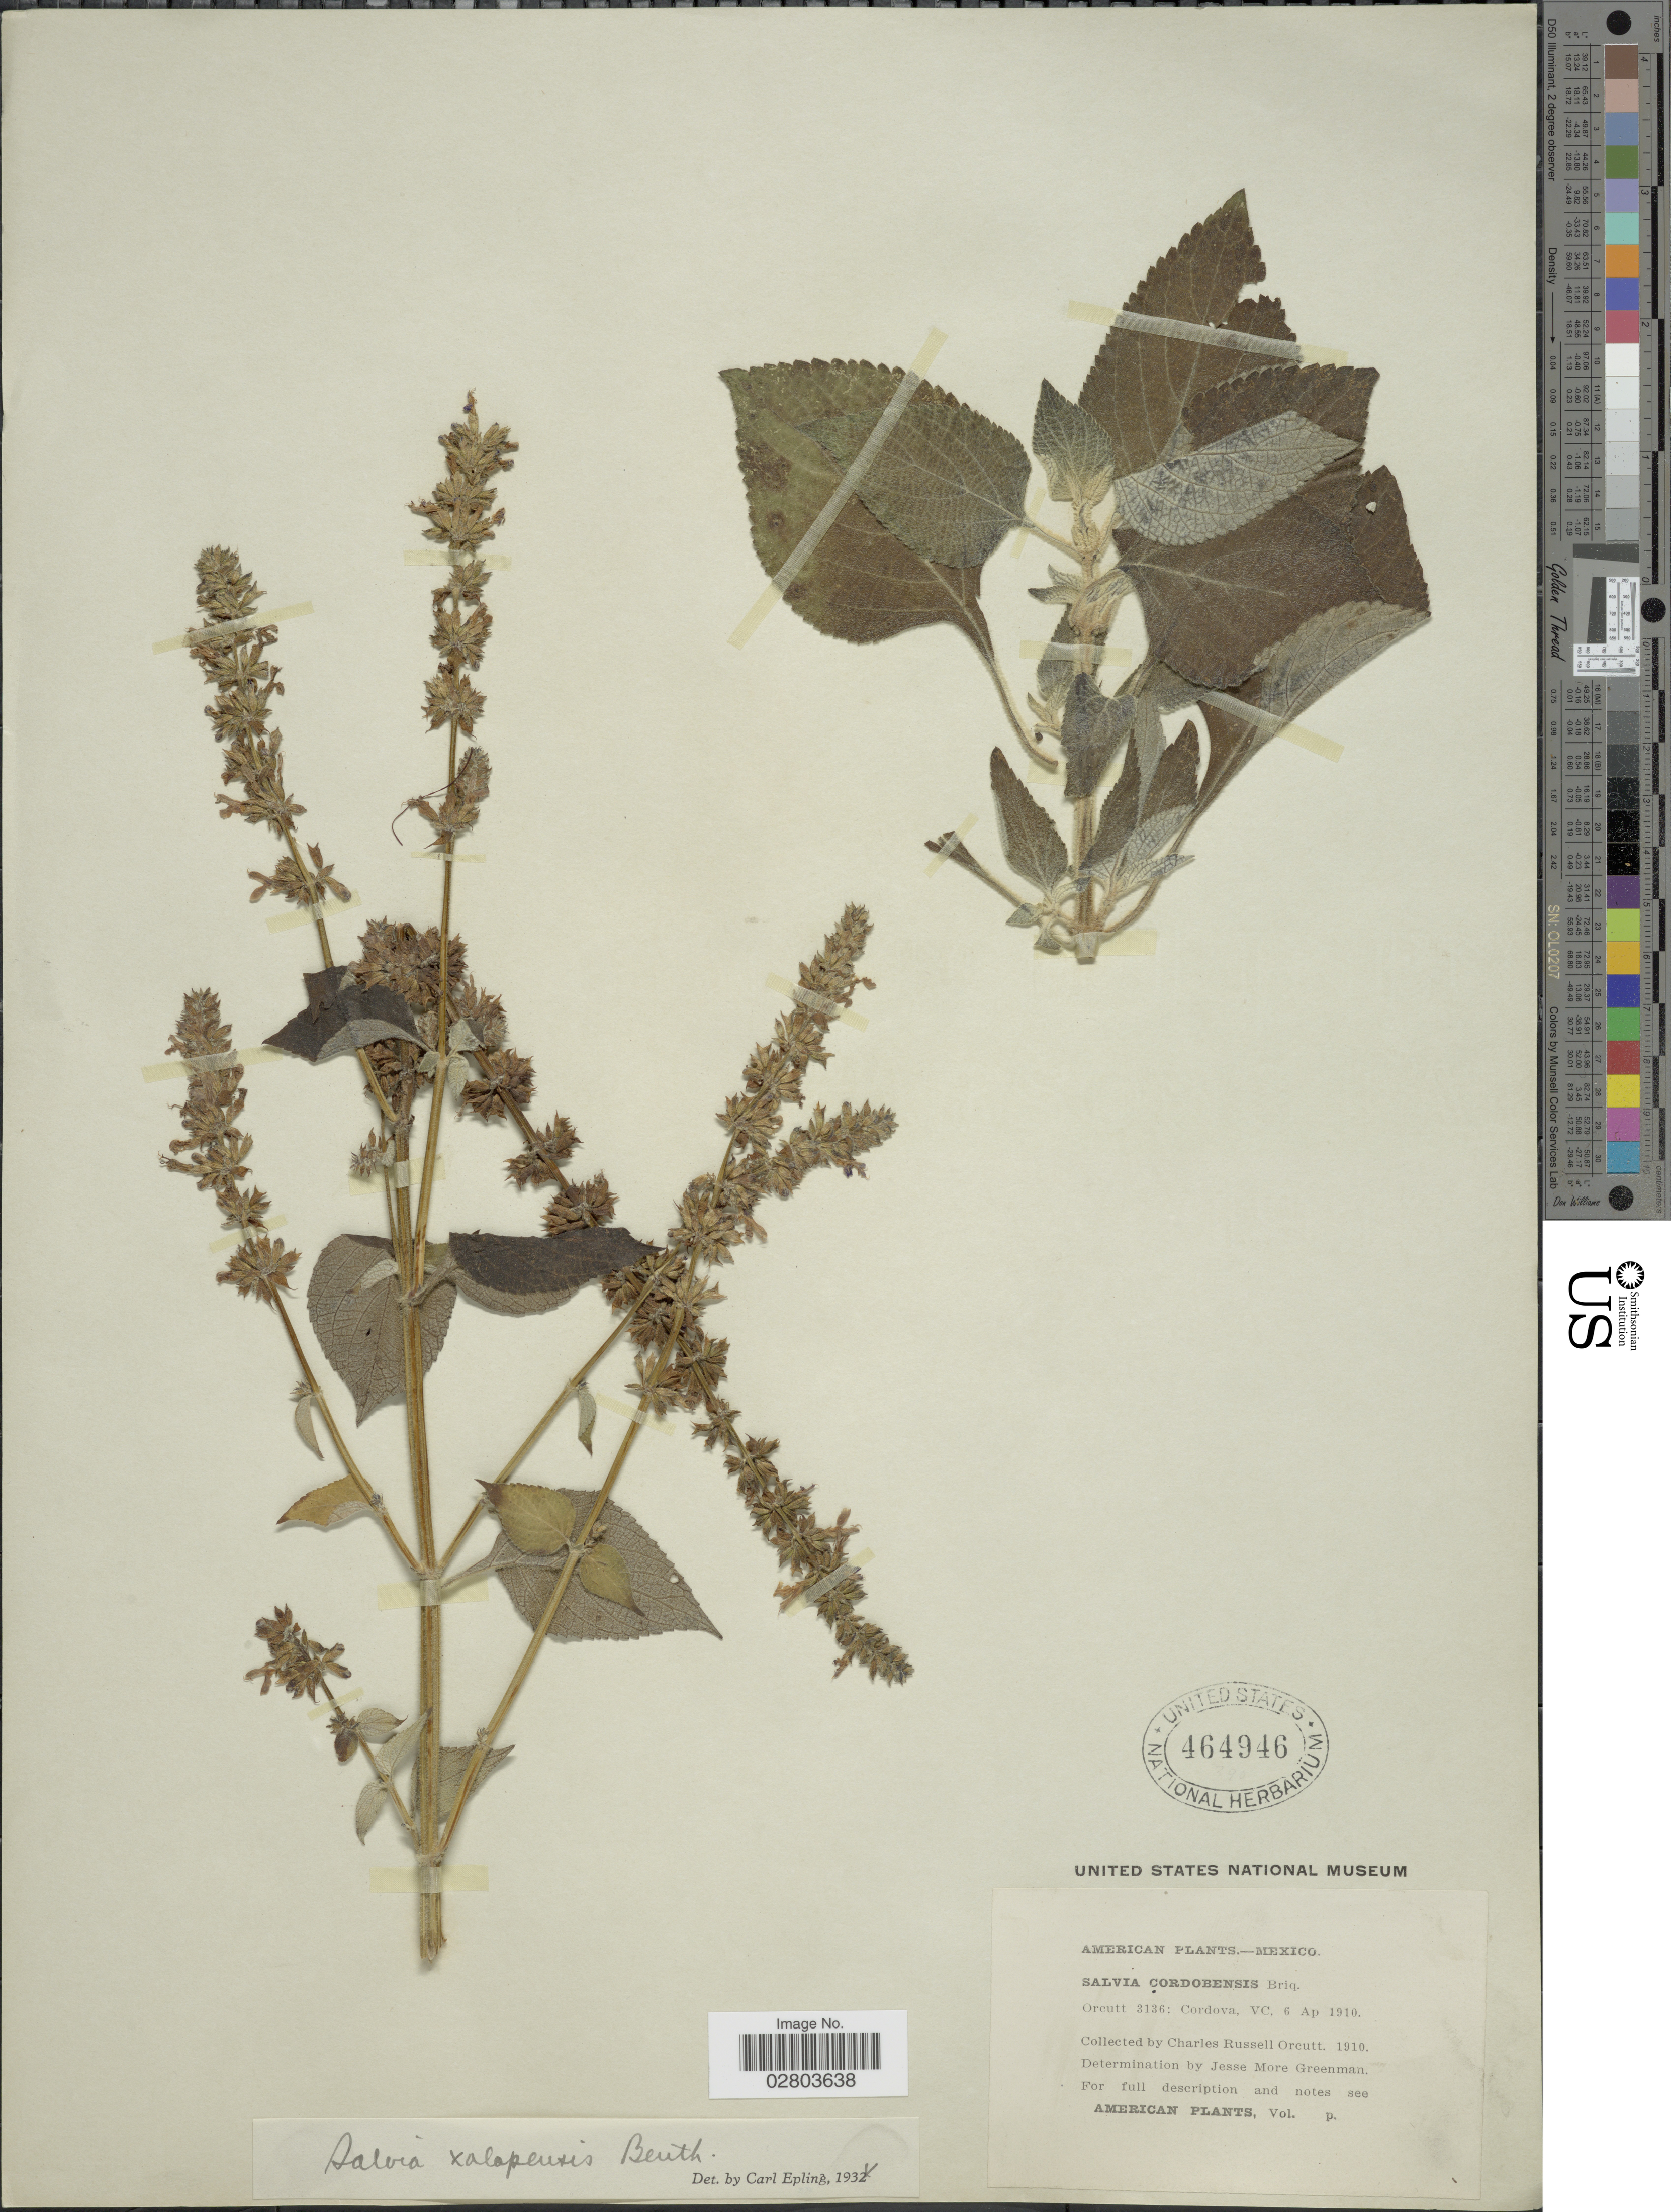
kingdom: Plantae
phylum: Tracheophyta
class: Magnoliopsida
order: Lamiales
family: Lamiaceae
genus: Salvia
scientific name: Salvia xalapensis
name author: Benth.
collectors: C. R. Orcutt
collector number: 3136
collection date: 1910-04-06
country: Mexico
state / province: Veracruz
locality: Cordova, VC.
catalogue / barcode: US 464946